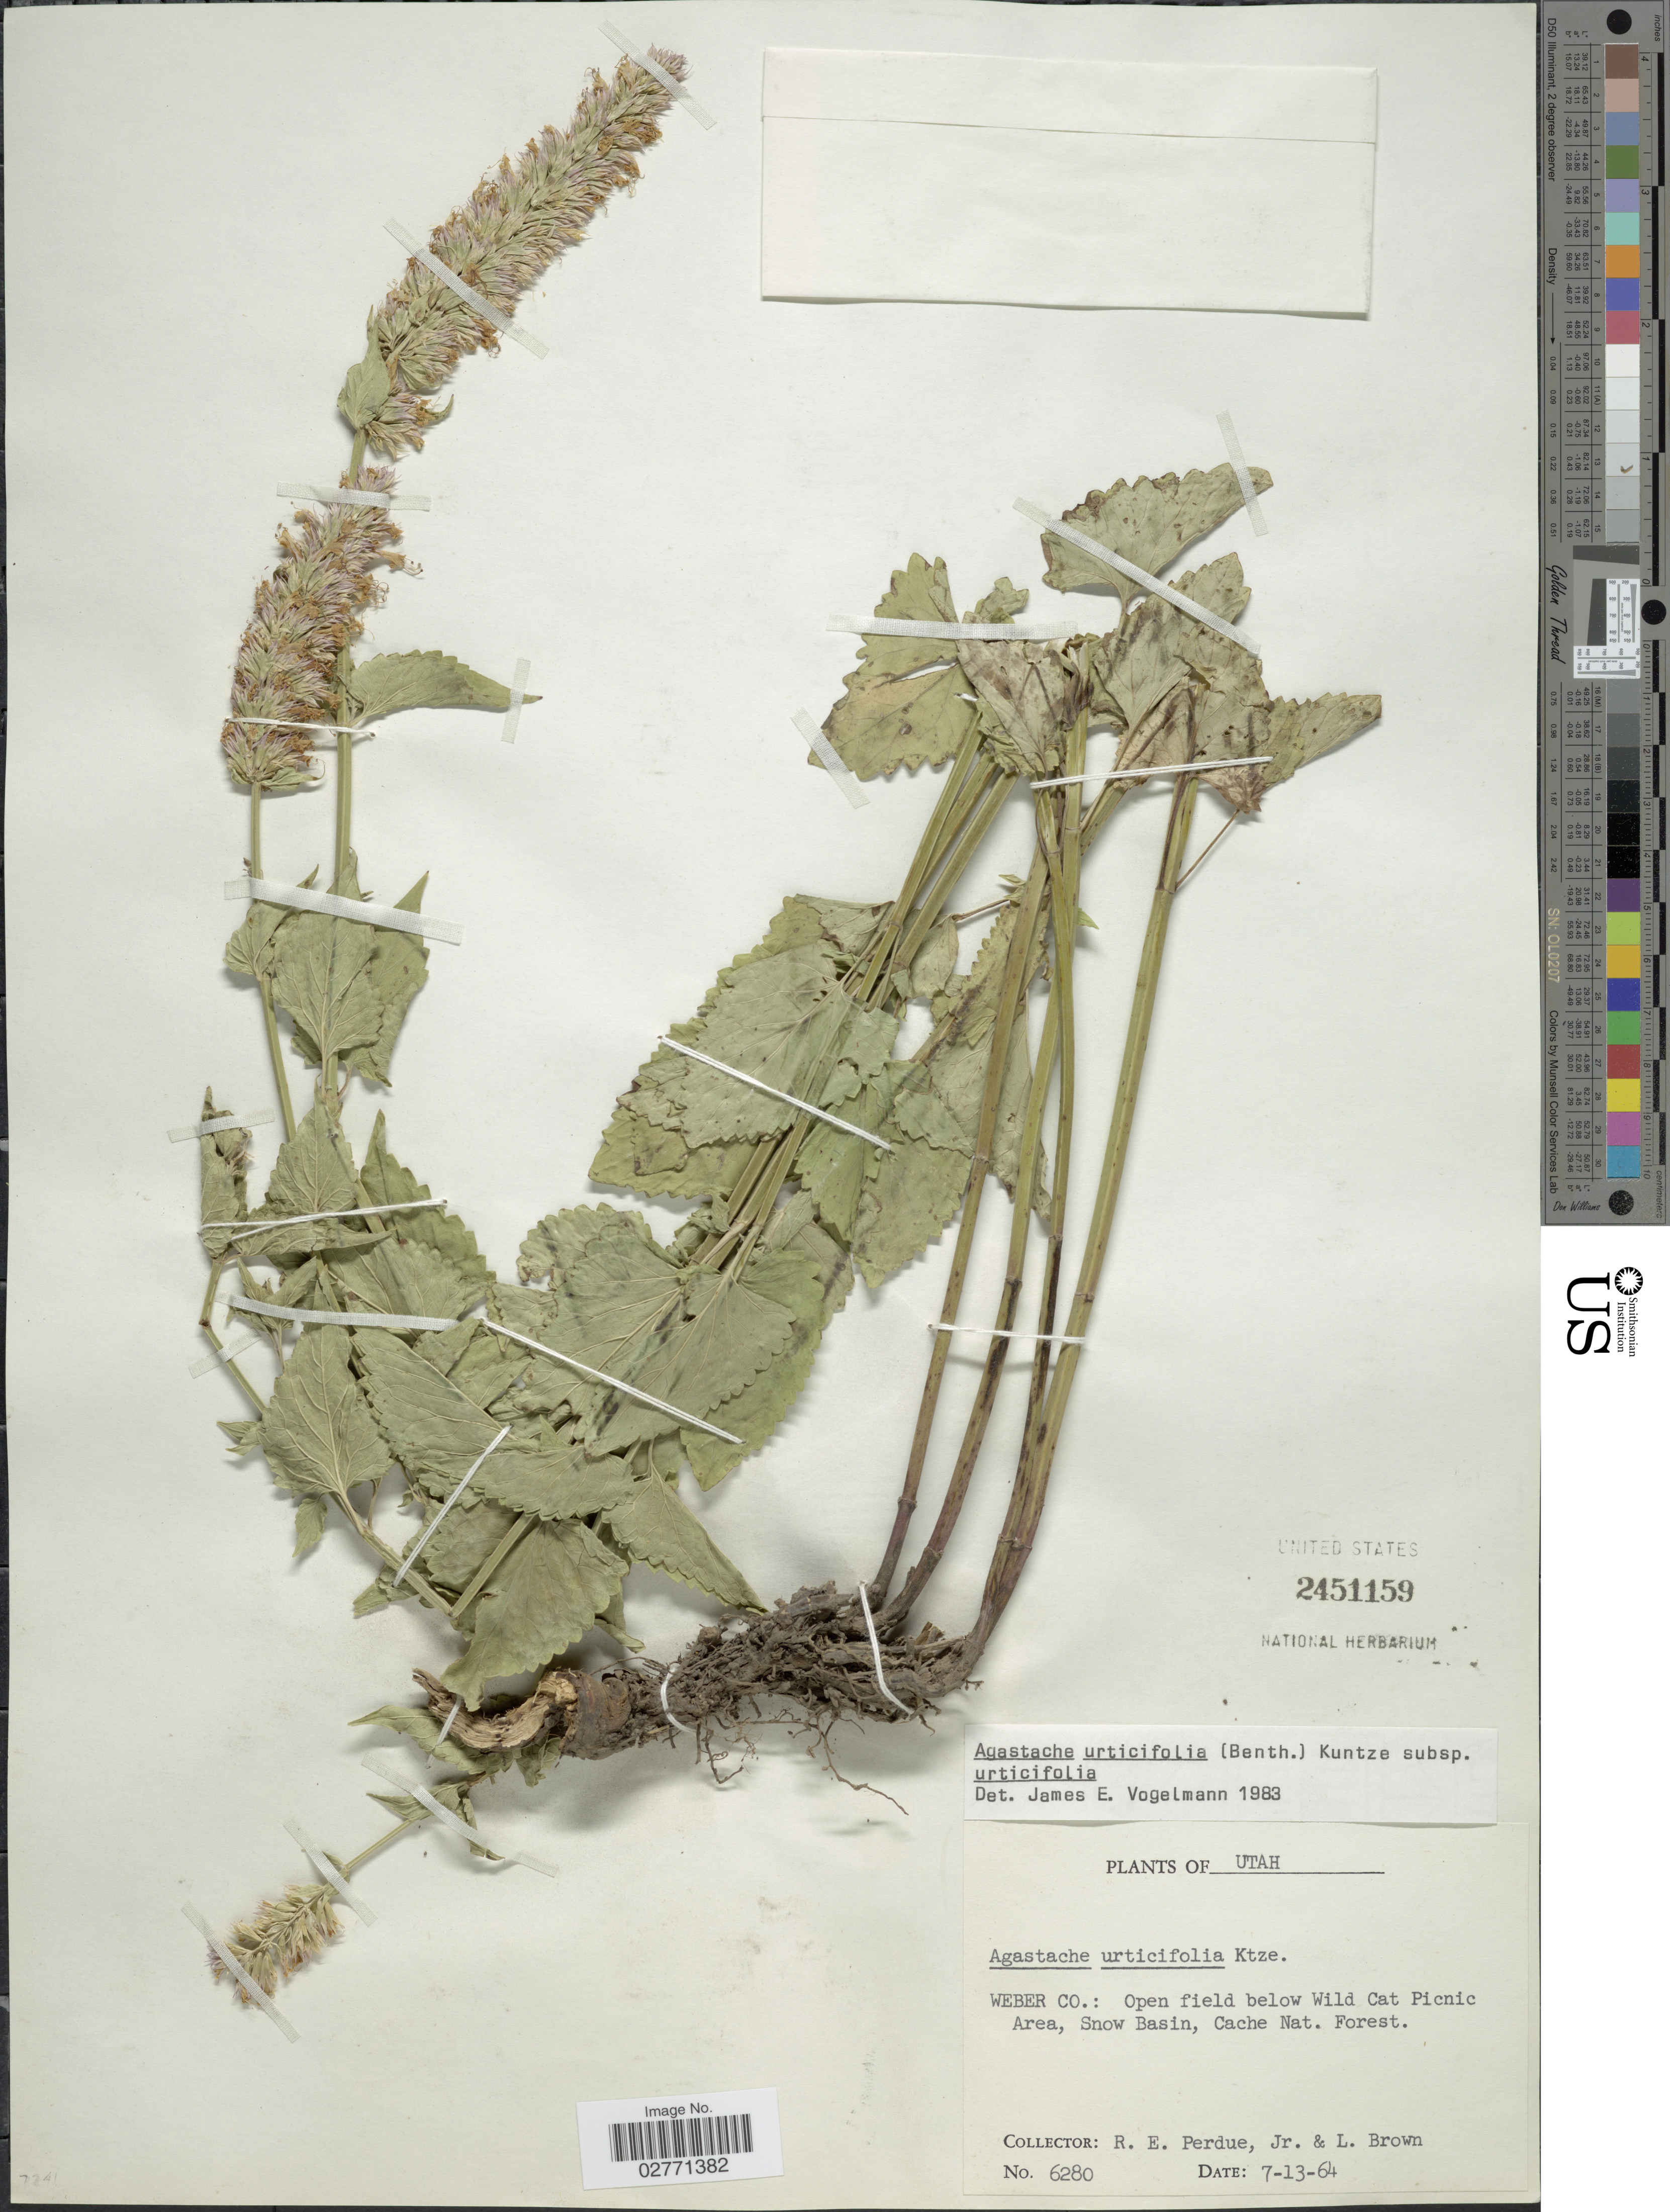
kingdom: Plantae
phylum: Tracheophyta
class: Magnoliopsida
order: Lamiales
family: Lamiaceae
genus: Agastache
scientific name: Agastache urticifolia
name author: (Benth.) Kuntze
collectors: R. E. Perdue & L. Brown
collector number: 6280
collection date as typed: Transcribed d/m/y: 13/7/64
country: United States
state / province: Utah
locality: Weber Co.: Open field below Wild Cat Picnic Area, Snow Basin, Cache Nat. Forest.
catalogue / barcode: US 2451159